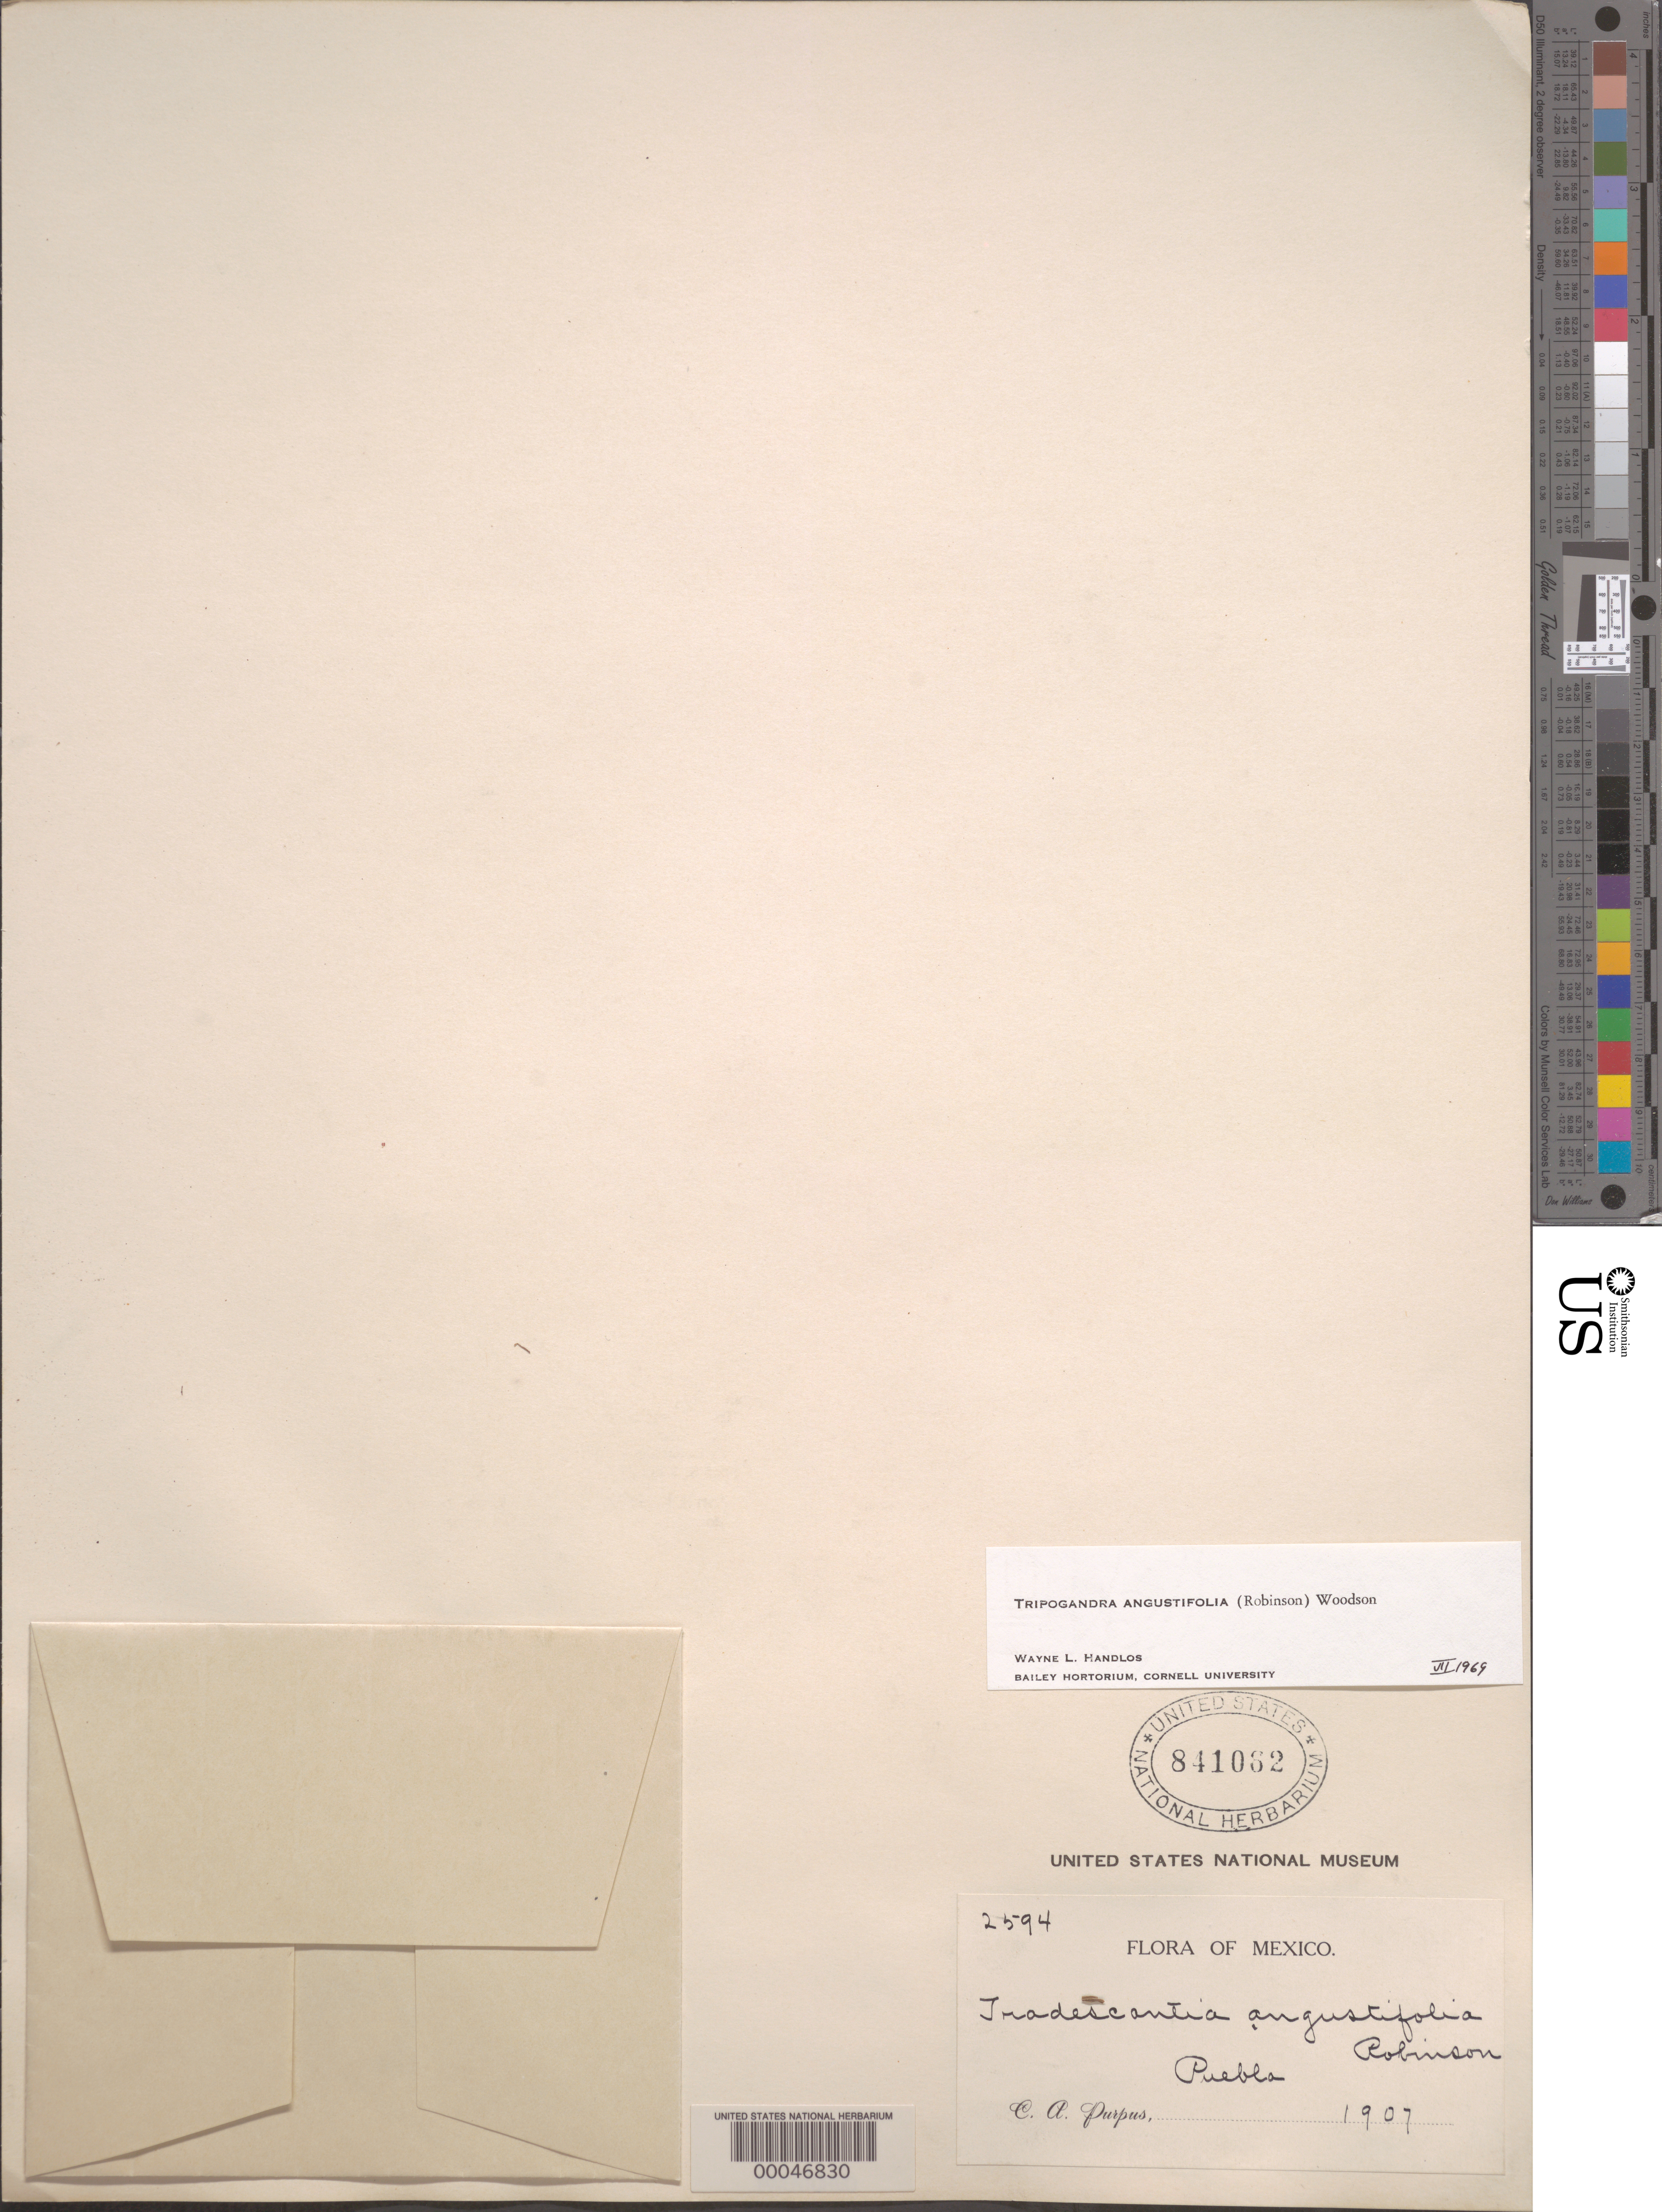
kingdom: Plantae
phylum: Tracheophyta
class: Liliopsida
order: Commelinales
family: Commelinaceae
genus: Tripogandra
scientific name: Tripogandra angustifolia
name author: (B.L. Rob.) Woodson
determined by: Handlos, W. L.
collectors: C. A. Purpus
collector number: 2594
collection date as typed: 1907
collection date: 1907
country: Mexico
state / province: Puebla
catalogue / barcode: US 841062